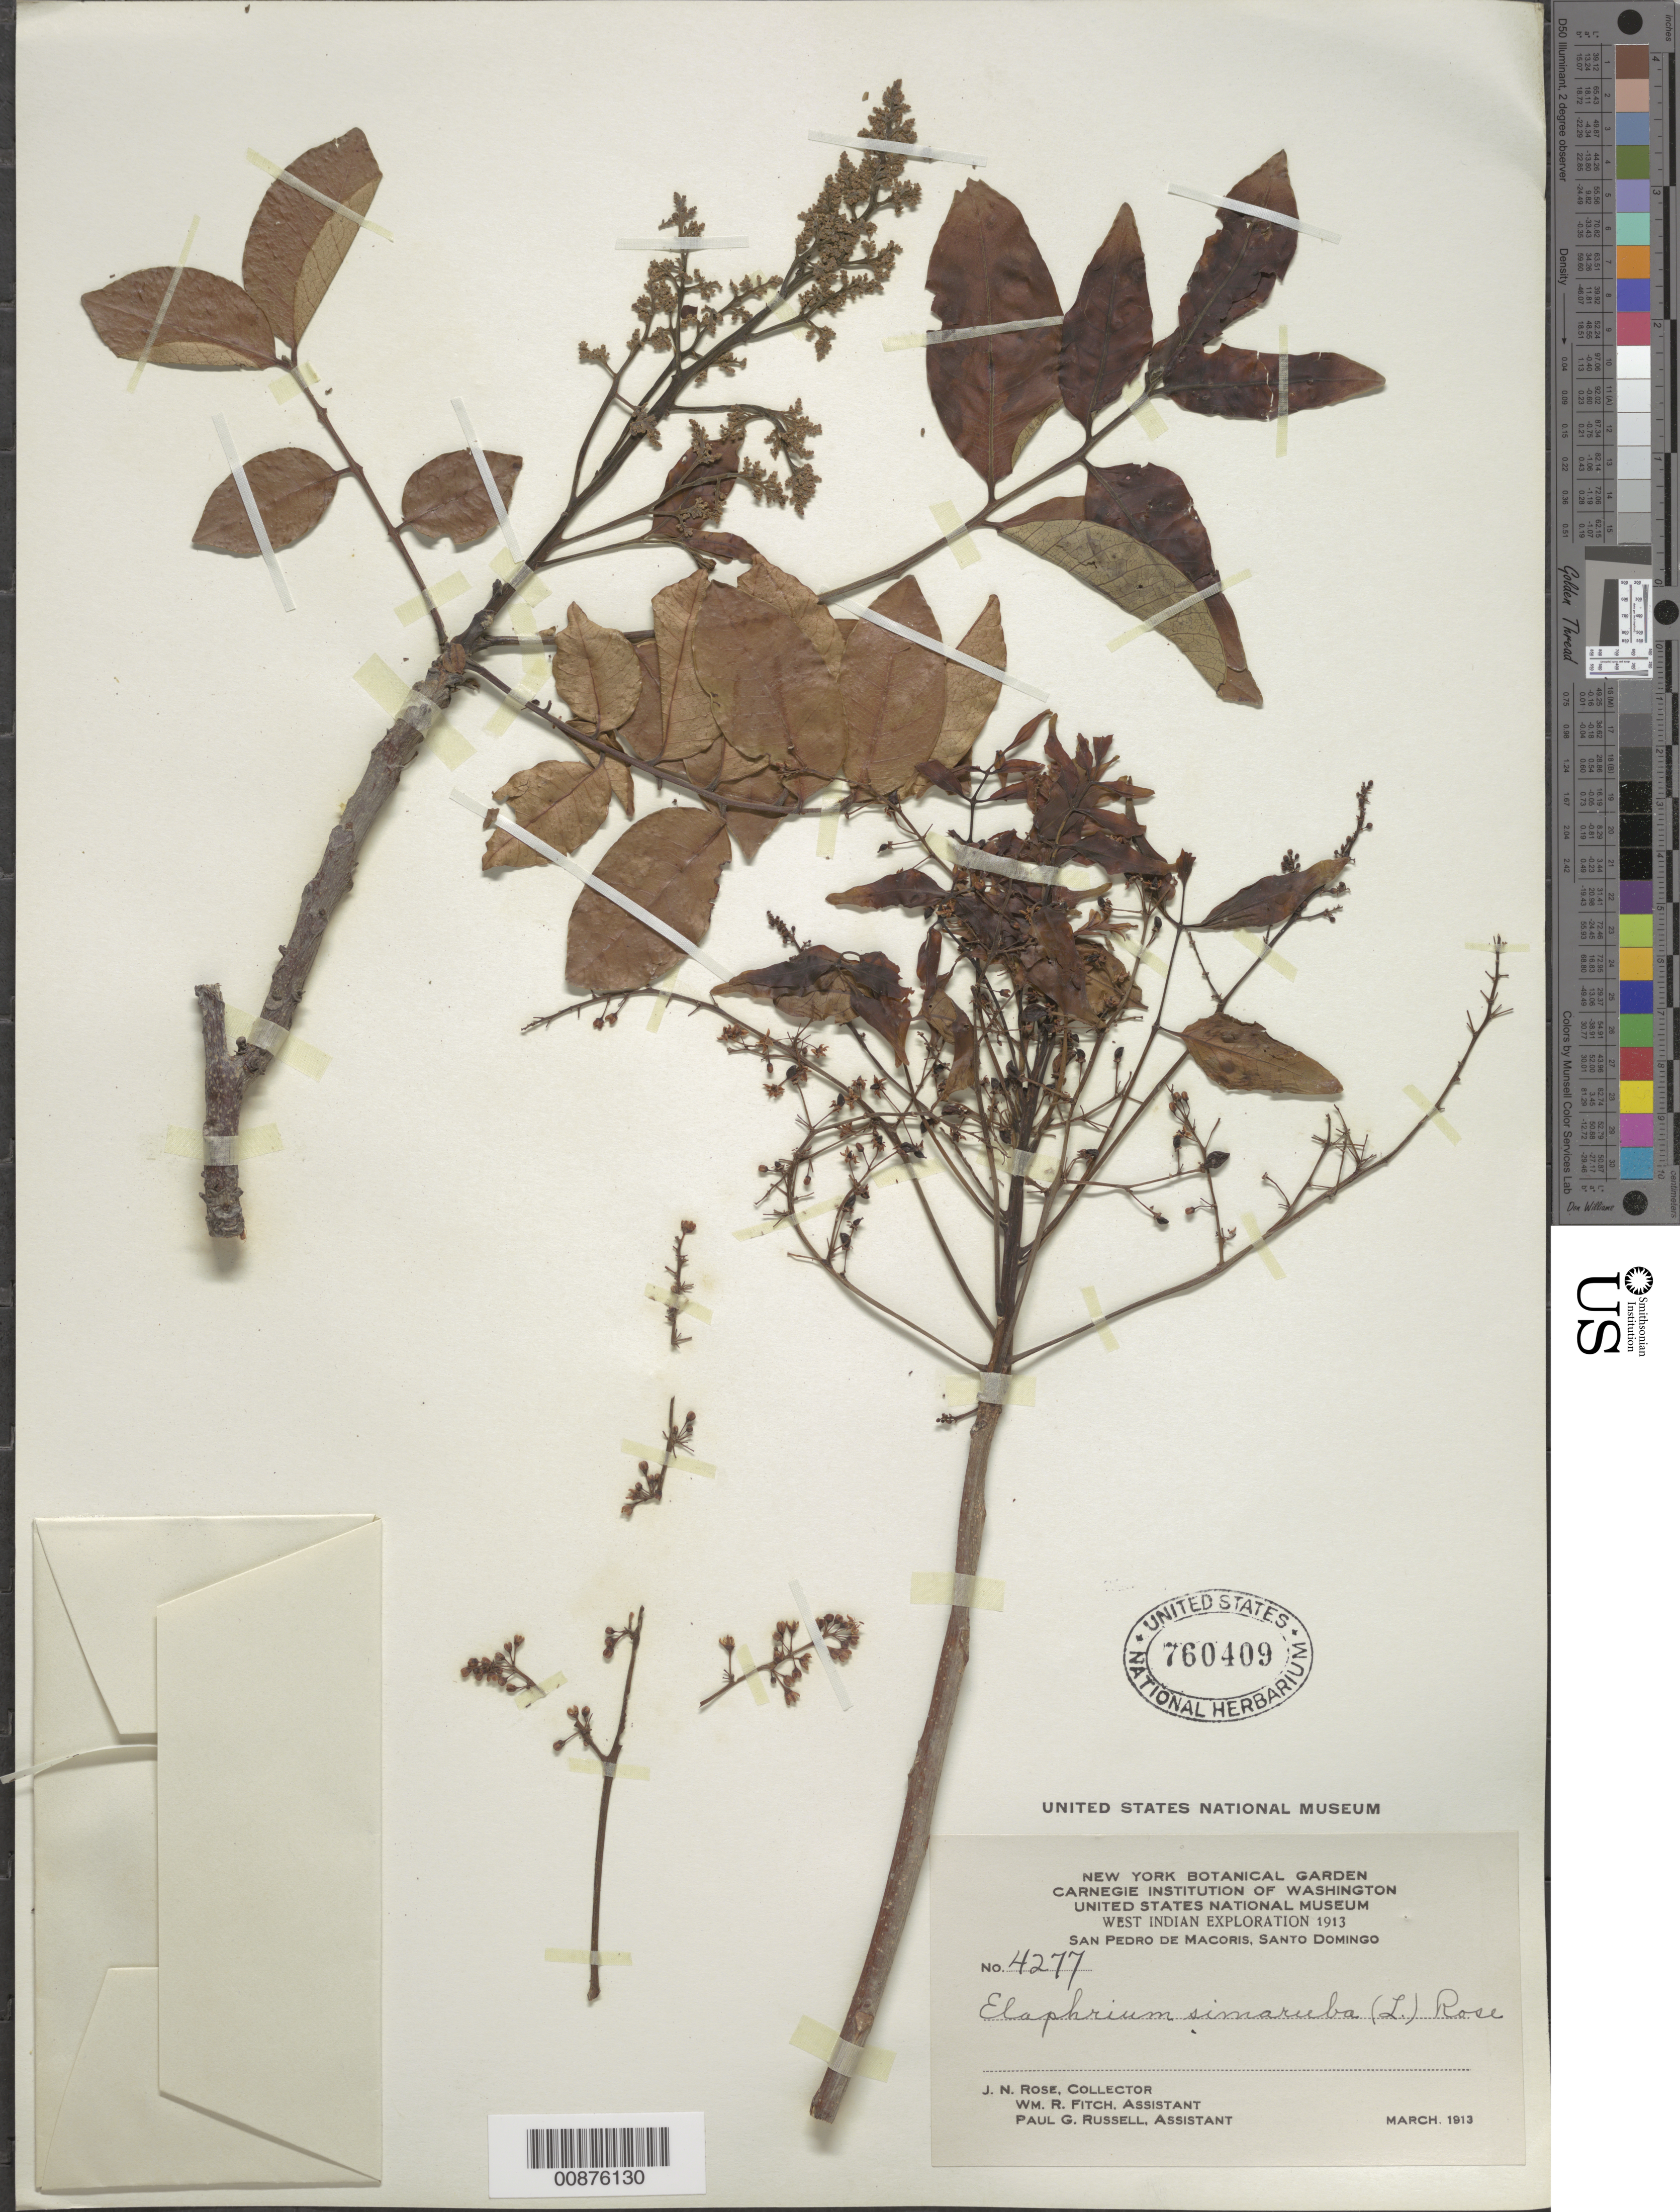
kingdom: Plantae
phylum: Tracheophyta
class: Magnoliopsida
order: Sapindales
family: Burseraceae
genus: Bursera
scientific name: Bursera simaruba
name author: (L.) Sarg.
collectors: J. N. Rose, W. R. Fitch & P. G. Russell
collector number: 4277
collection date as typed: Mar 1913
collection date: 1913-03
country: Dominican Republic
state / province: San Pedro de Macoris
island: Hispaniola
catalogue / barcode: US 760409